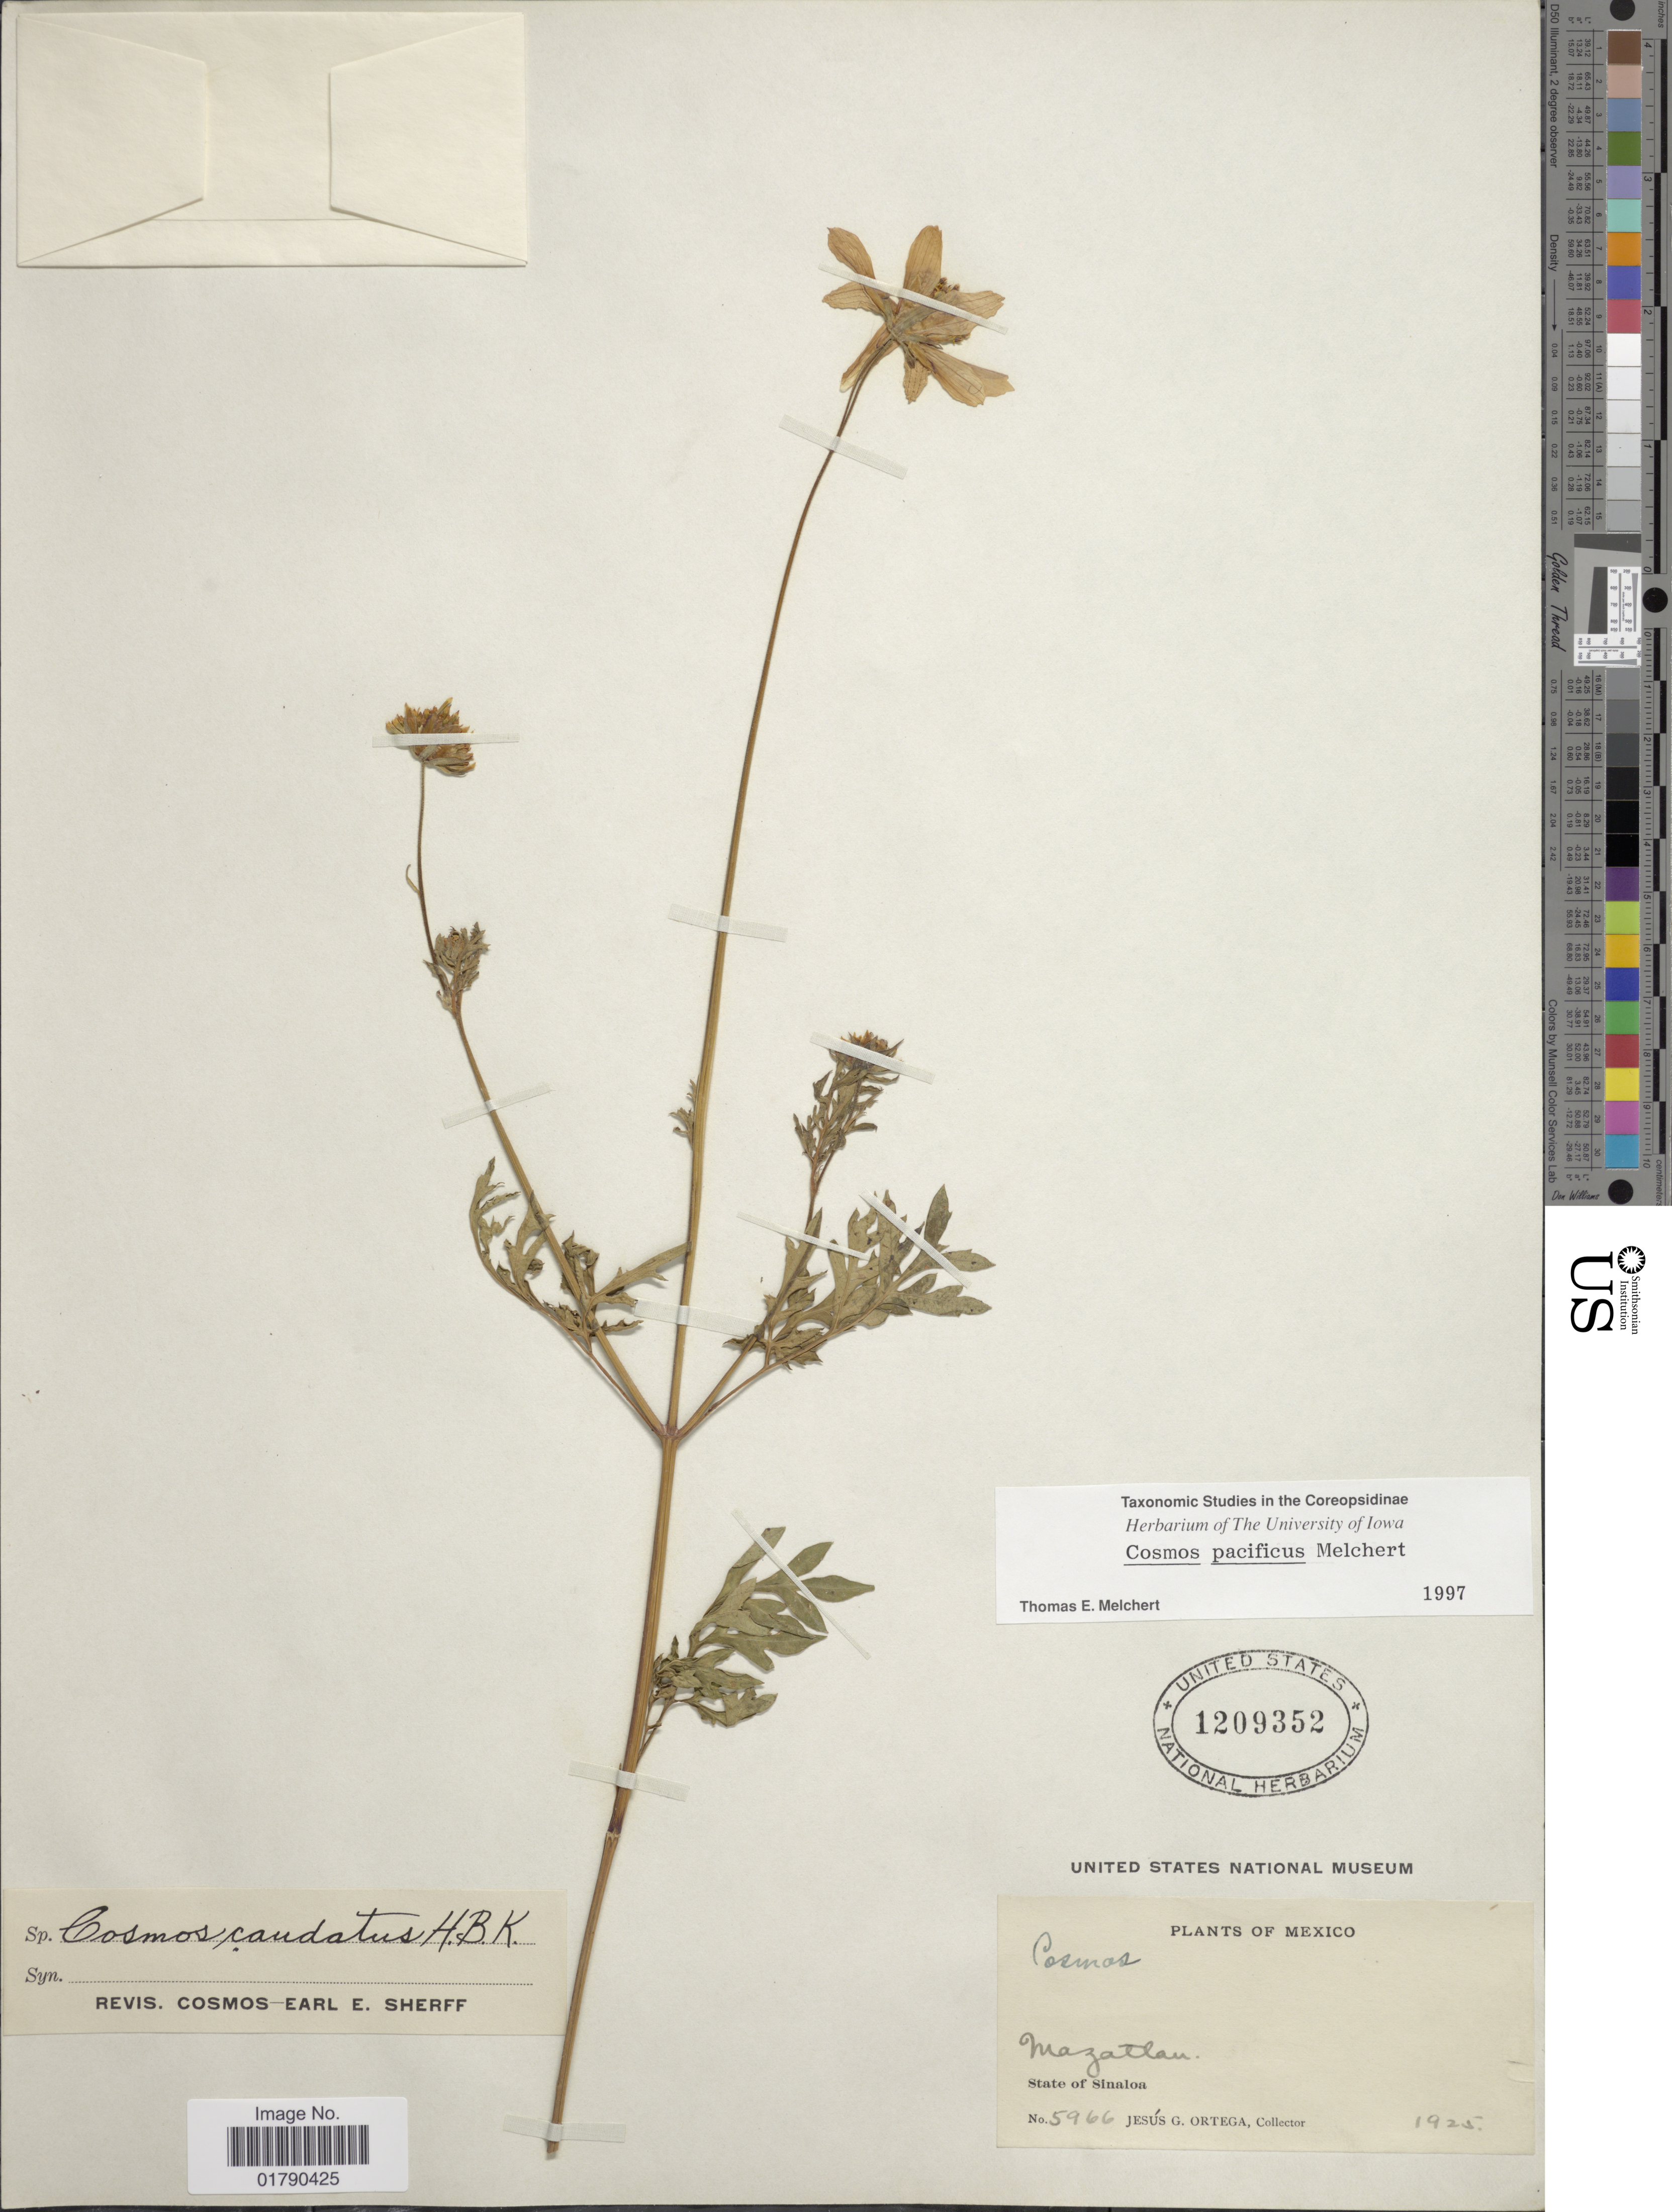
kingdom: Plantae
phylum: Tracheophyta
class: Magnoliopsida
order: Asterales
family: Asteraceae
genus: Cosmos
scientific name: Cosmos pacificus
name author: Melchert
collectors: J. Ortega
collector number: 5966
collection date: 1925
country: Mexico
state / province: Sinaloa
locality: Mazatlan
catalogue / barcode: US 1209352